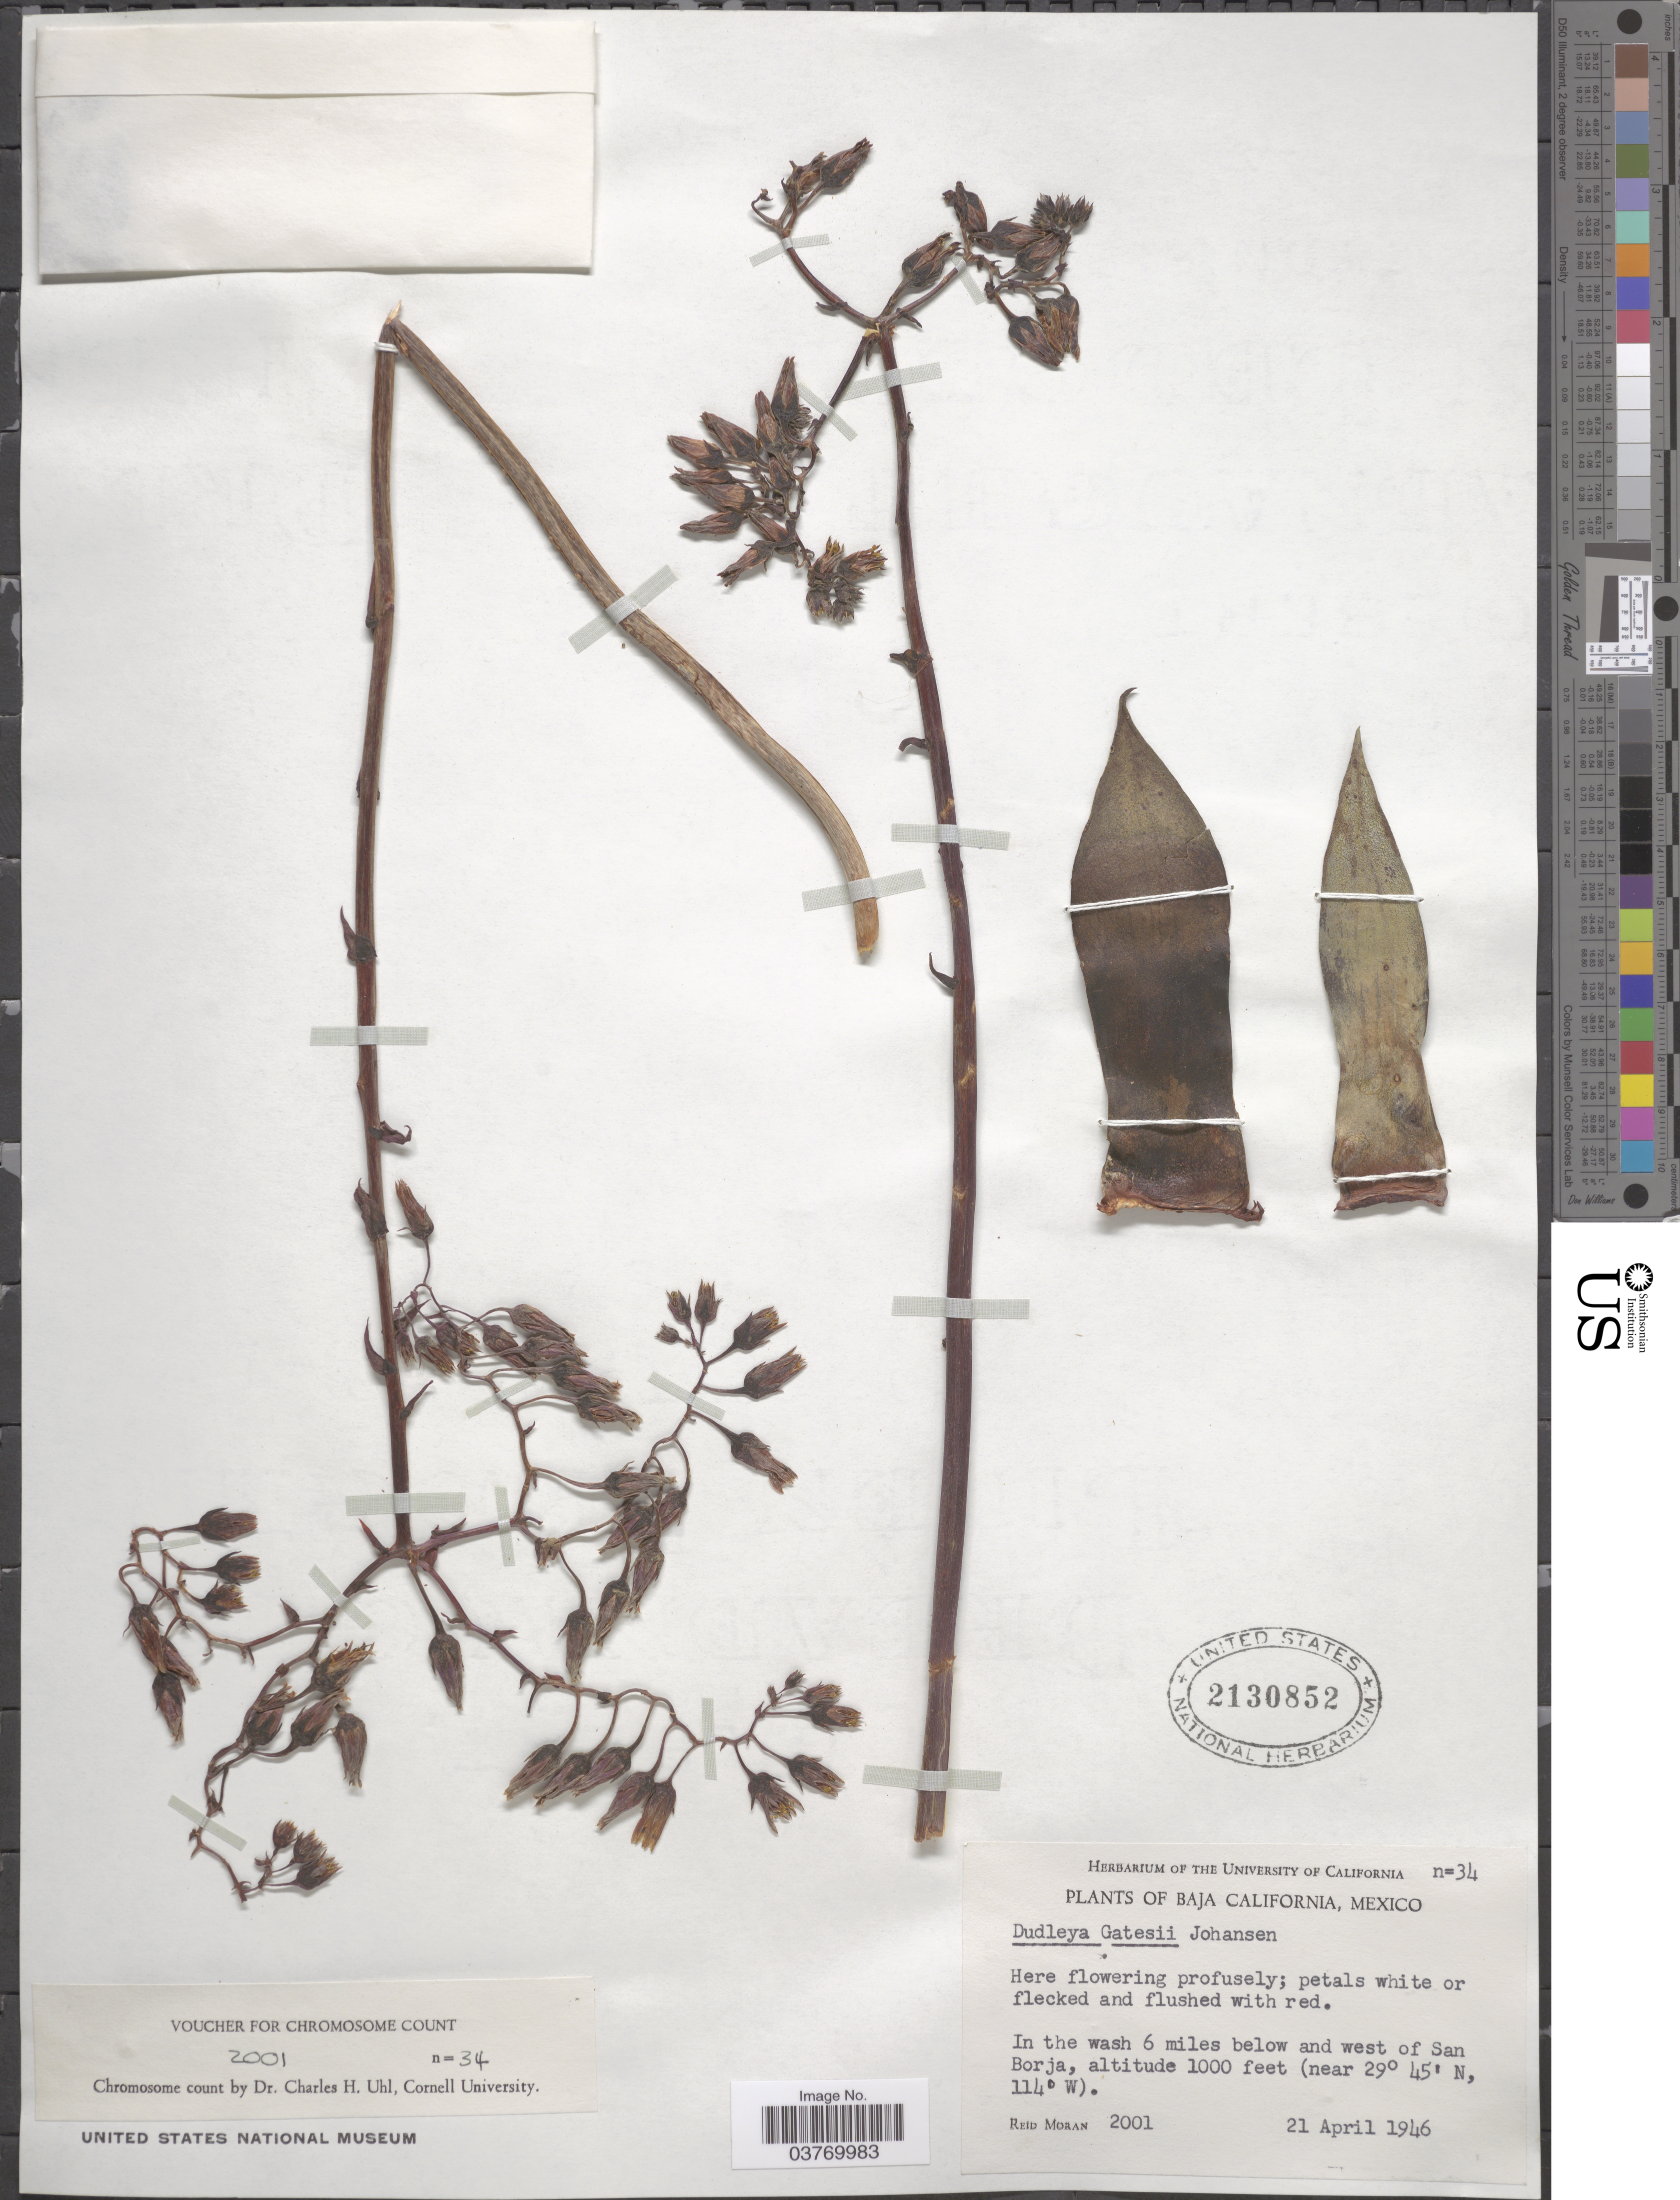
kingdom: Plantae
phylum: Tracheophyta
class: Magnoliopsida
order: Saxifragales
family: Crassulaceae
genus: Dudleya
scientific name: Dudleya gatesii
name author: D.A. Johans.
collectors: R. V. Moran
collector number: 2001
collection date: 1946-04-21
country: Mexico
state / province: Baja California Norte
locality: In the wash 6 miles below and west of San Borja.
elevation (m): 305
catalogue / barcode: US 2130852